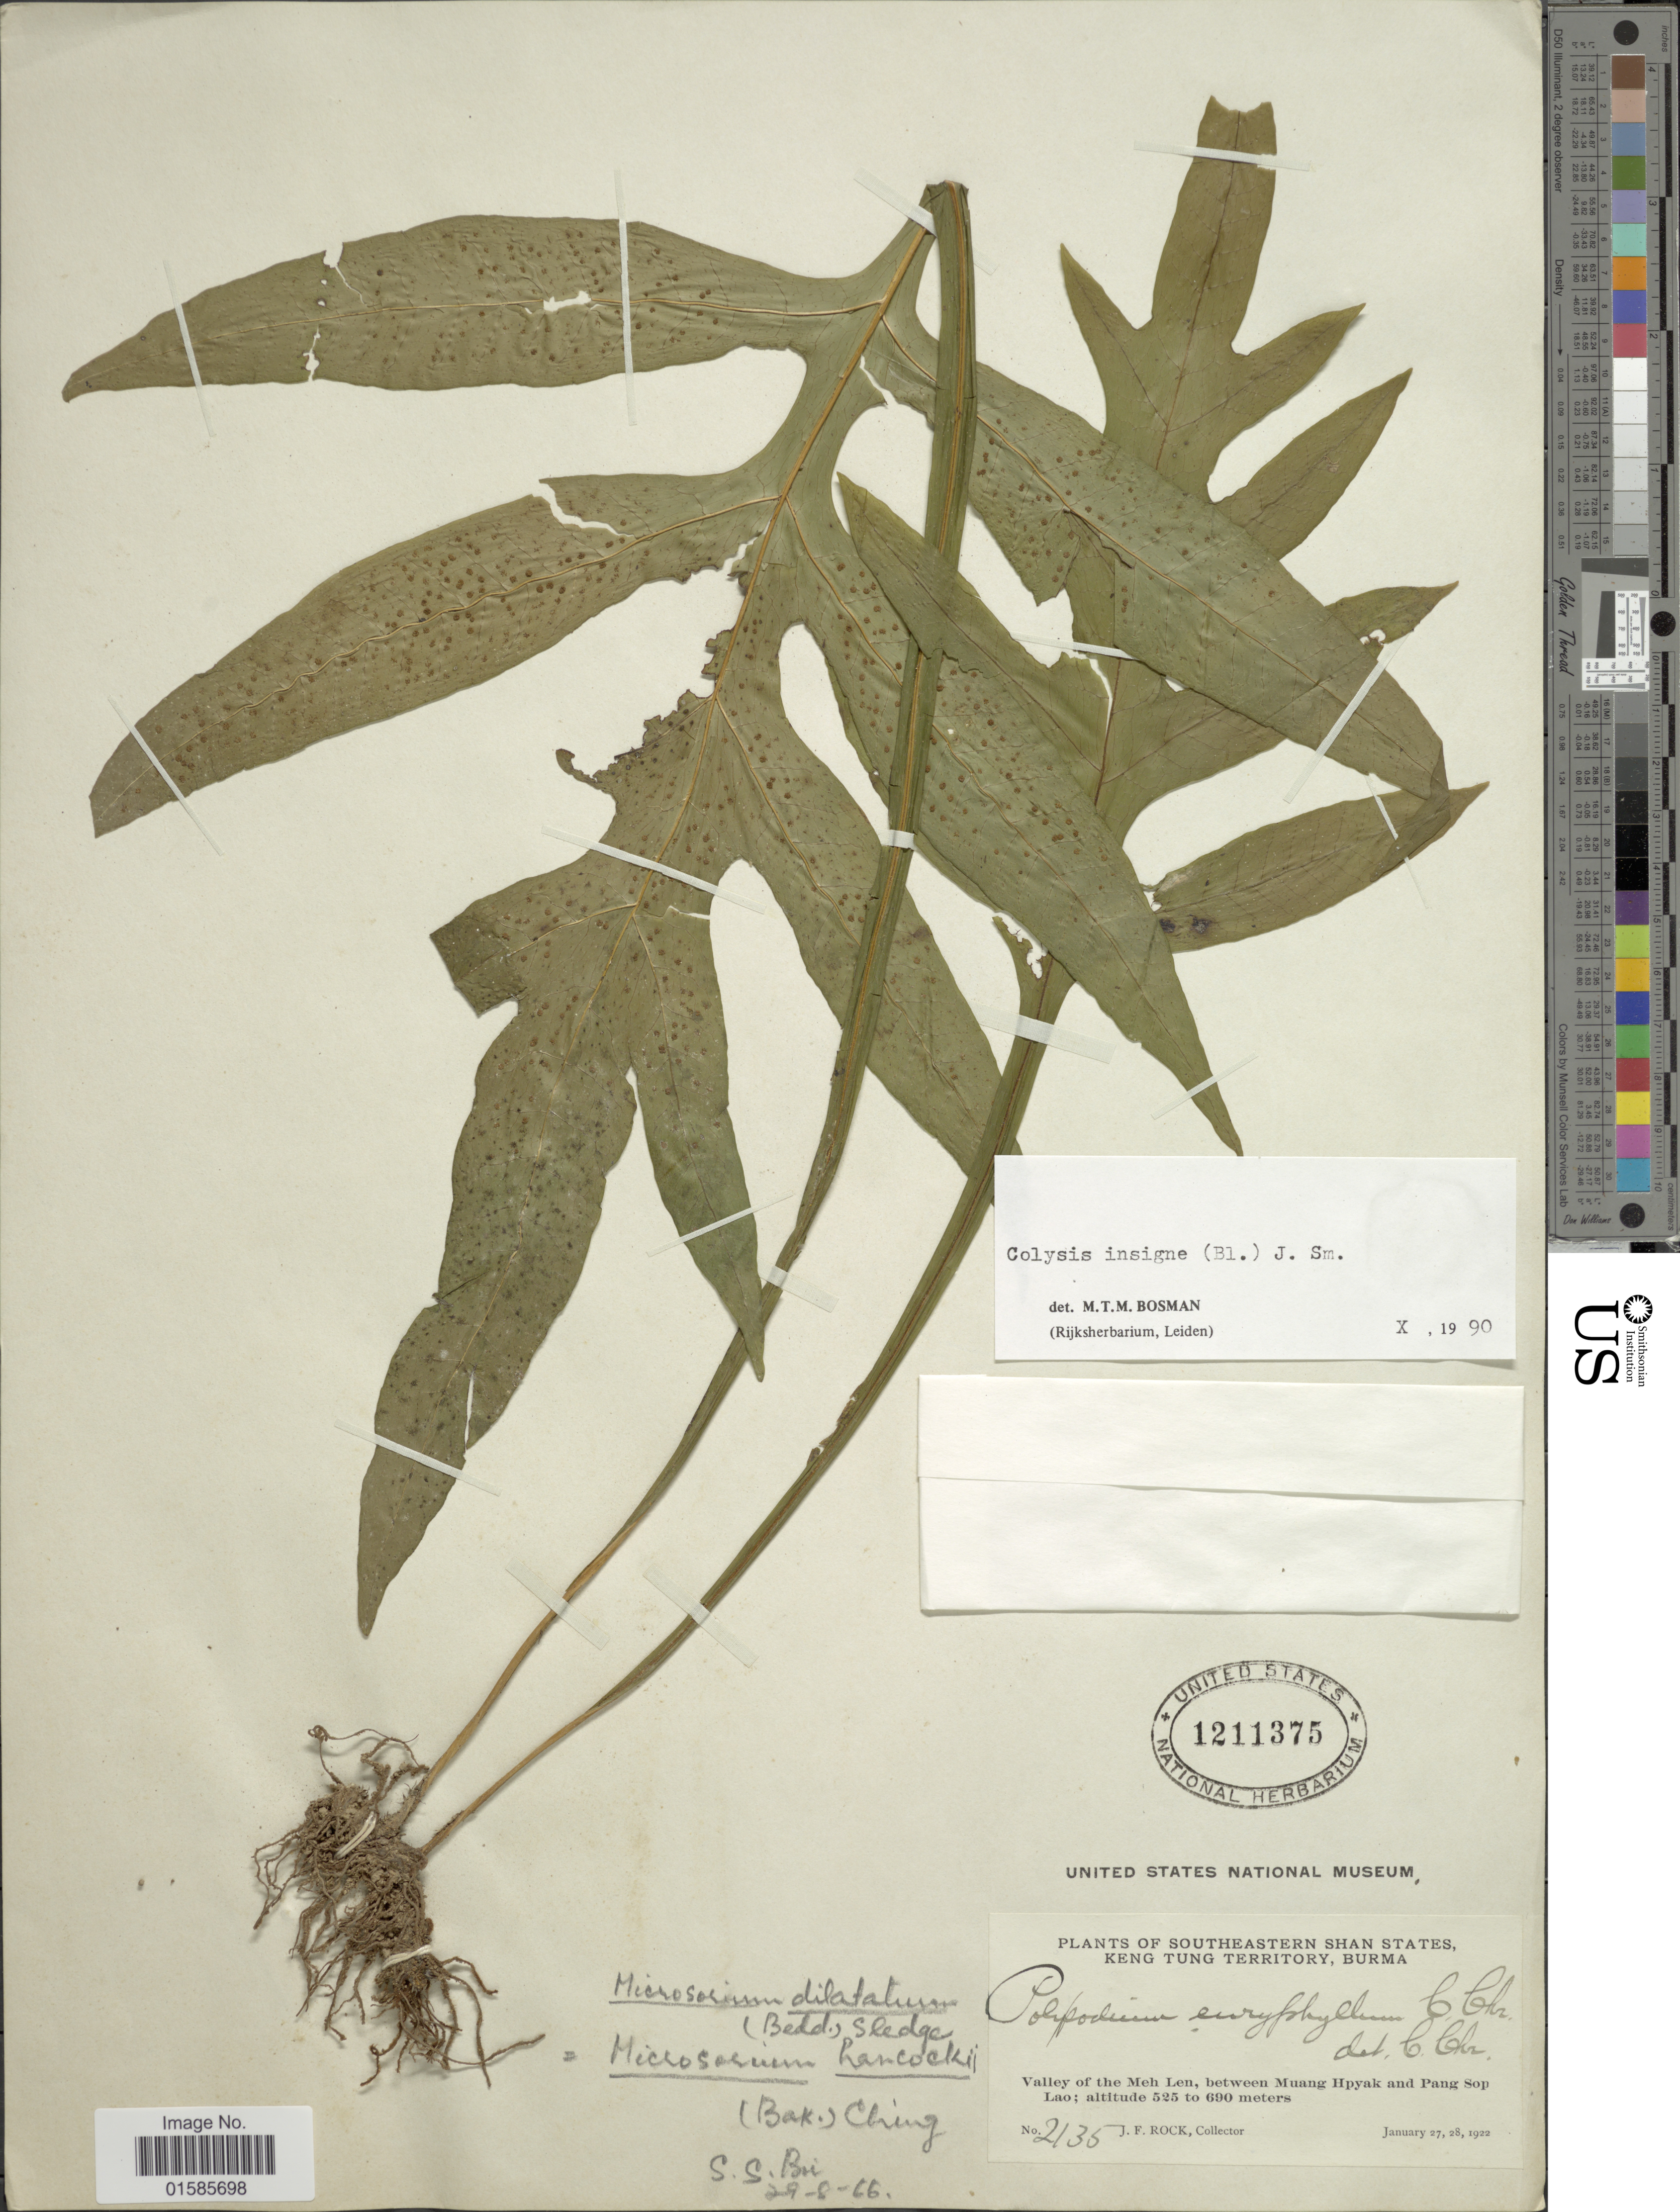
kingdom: Plantae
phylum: Tracheophyta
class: Polypodiopsida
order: Polypodiales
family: Polypodiaceae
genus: Microsorum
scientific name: Microsorum insigne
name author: (Blume) Copel.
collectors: J. Rock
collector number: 2135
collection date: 1922-01-27/1922-01-28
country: Myanmar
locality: Southeastern Shan States, Keng Tung Territory Burma, Valley of the Meh Len, between Muang Hpyak and Pang Sop Lao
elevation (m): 525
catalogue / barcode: US 1211375